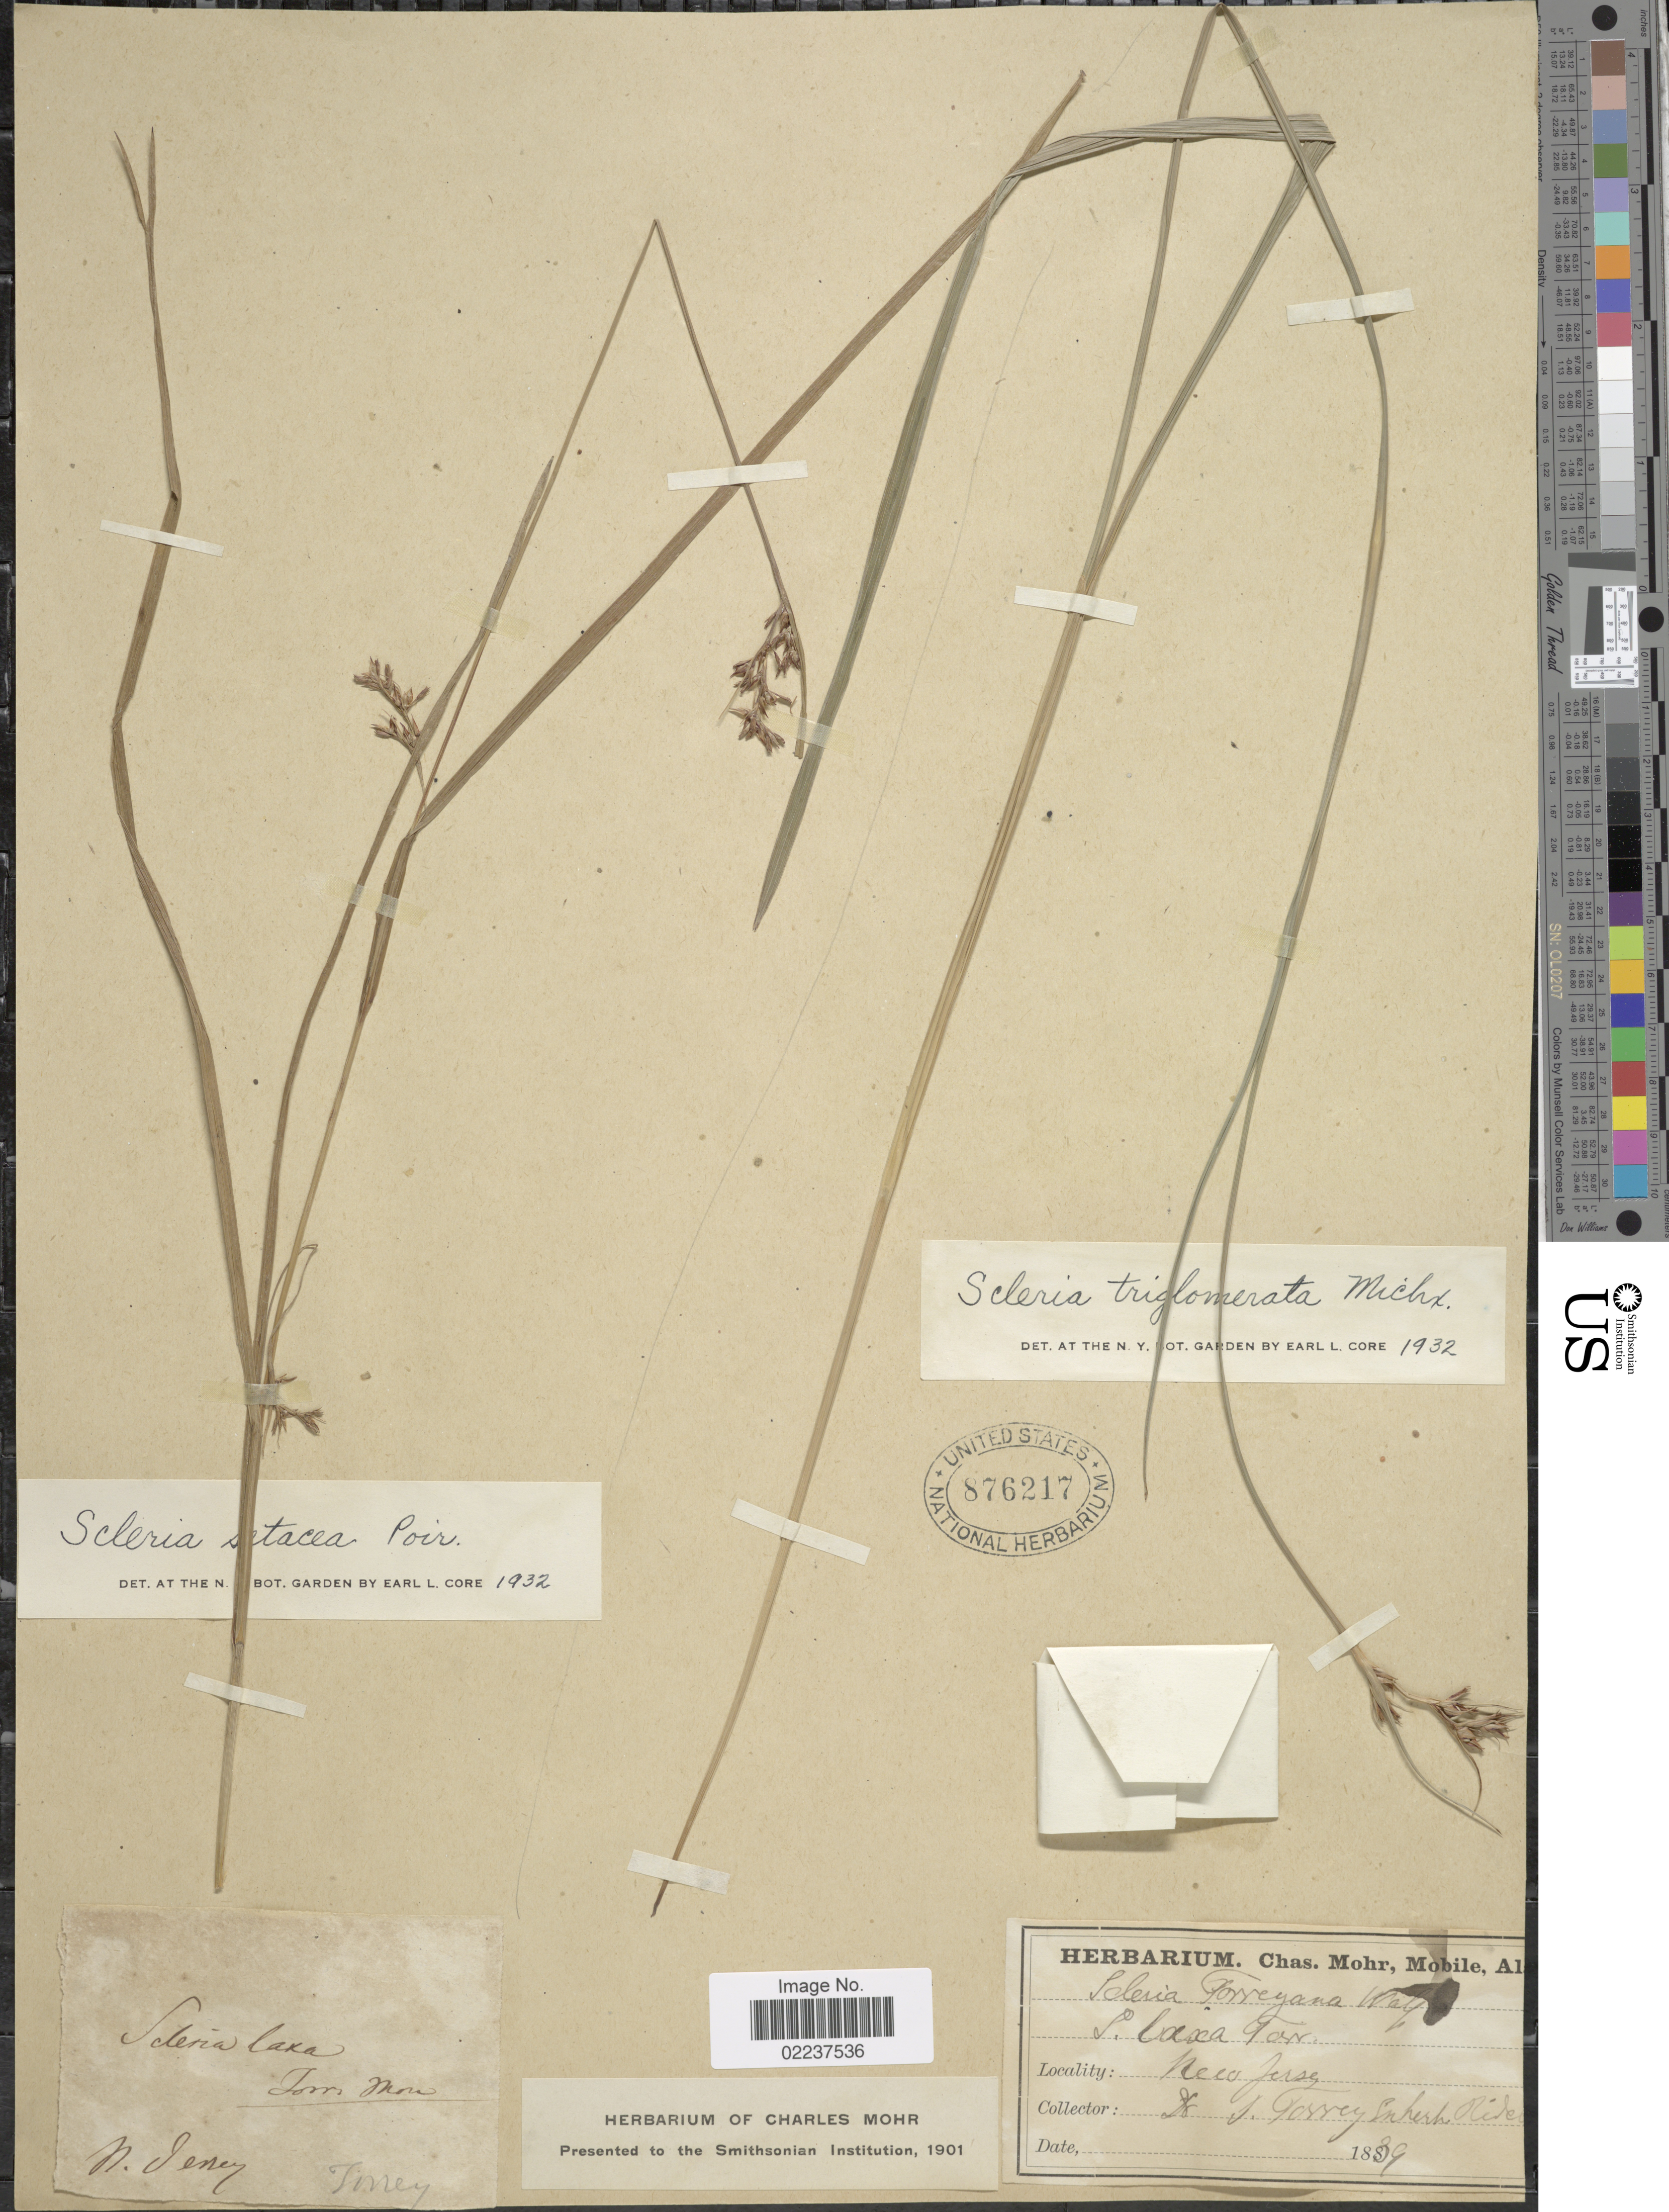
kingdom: Plantae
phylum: Tracheophyta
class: Liliopsida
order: Poales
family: Cyperaceae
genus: Scleria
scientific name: Scleria muehlenbergii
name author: Steud.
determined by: Strong, Mark T., (BOT), Smithsonian Institution - National Museum of Natural History (UNITED STATES)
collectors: J. Torrey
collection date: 1839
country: United States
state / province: New Jersey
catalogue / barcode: US 876217